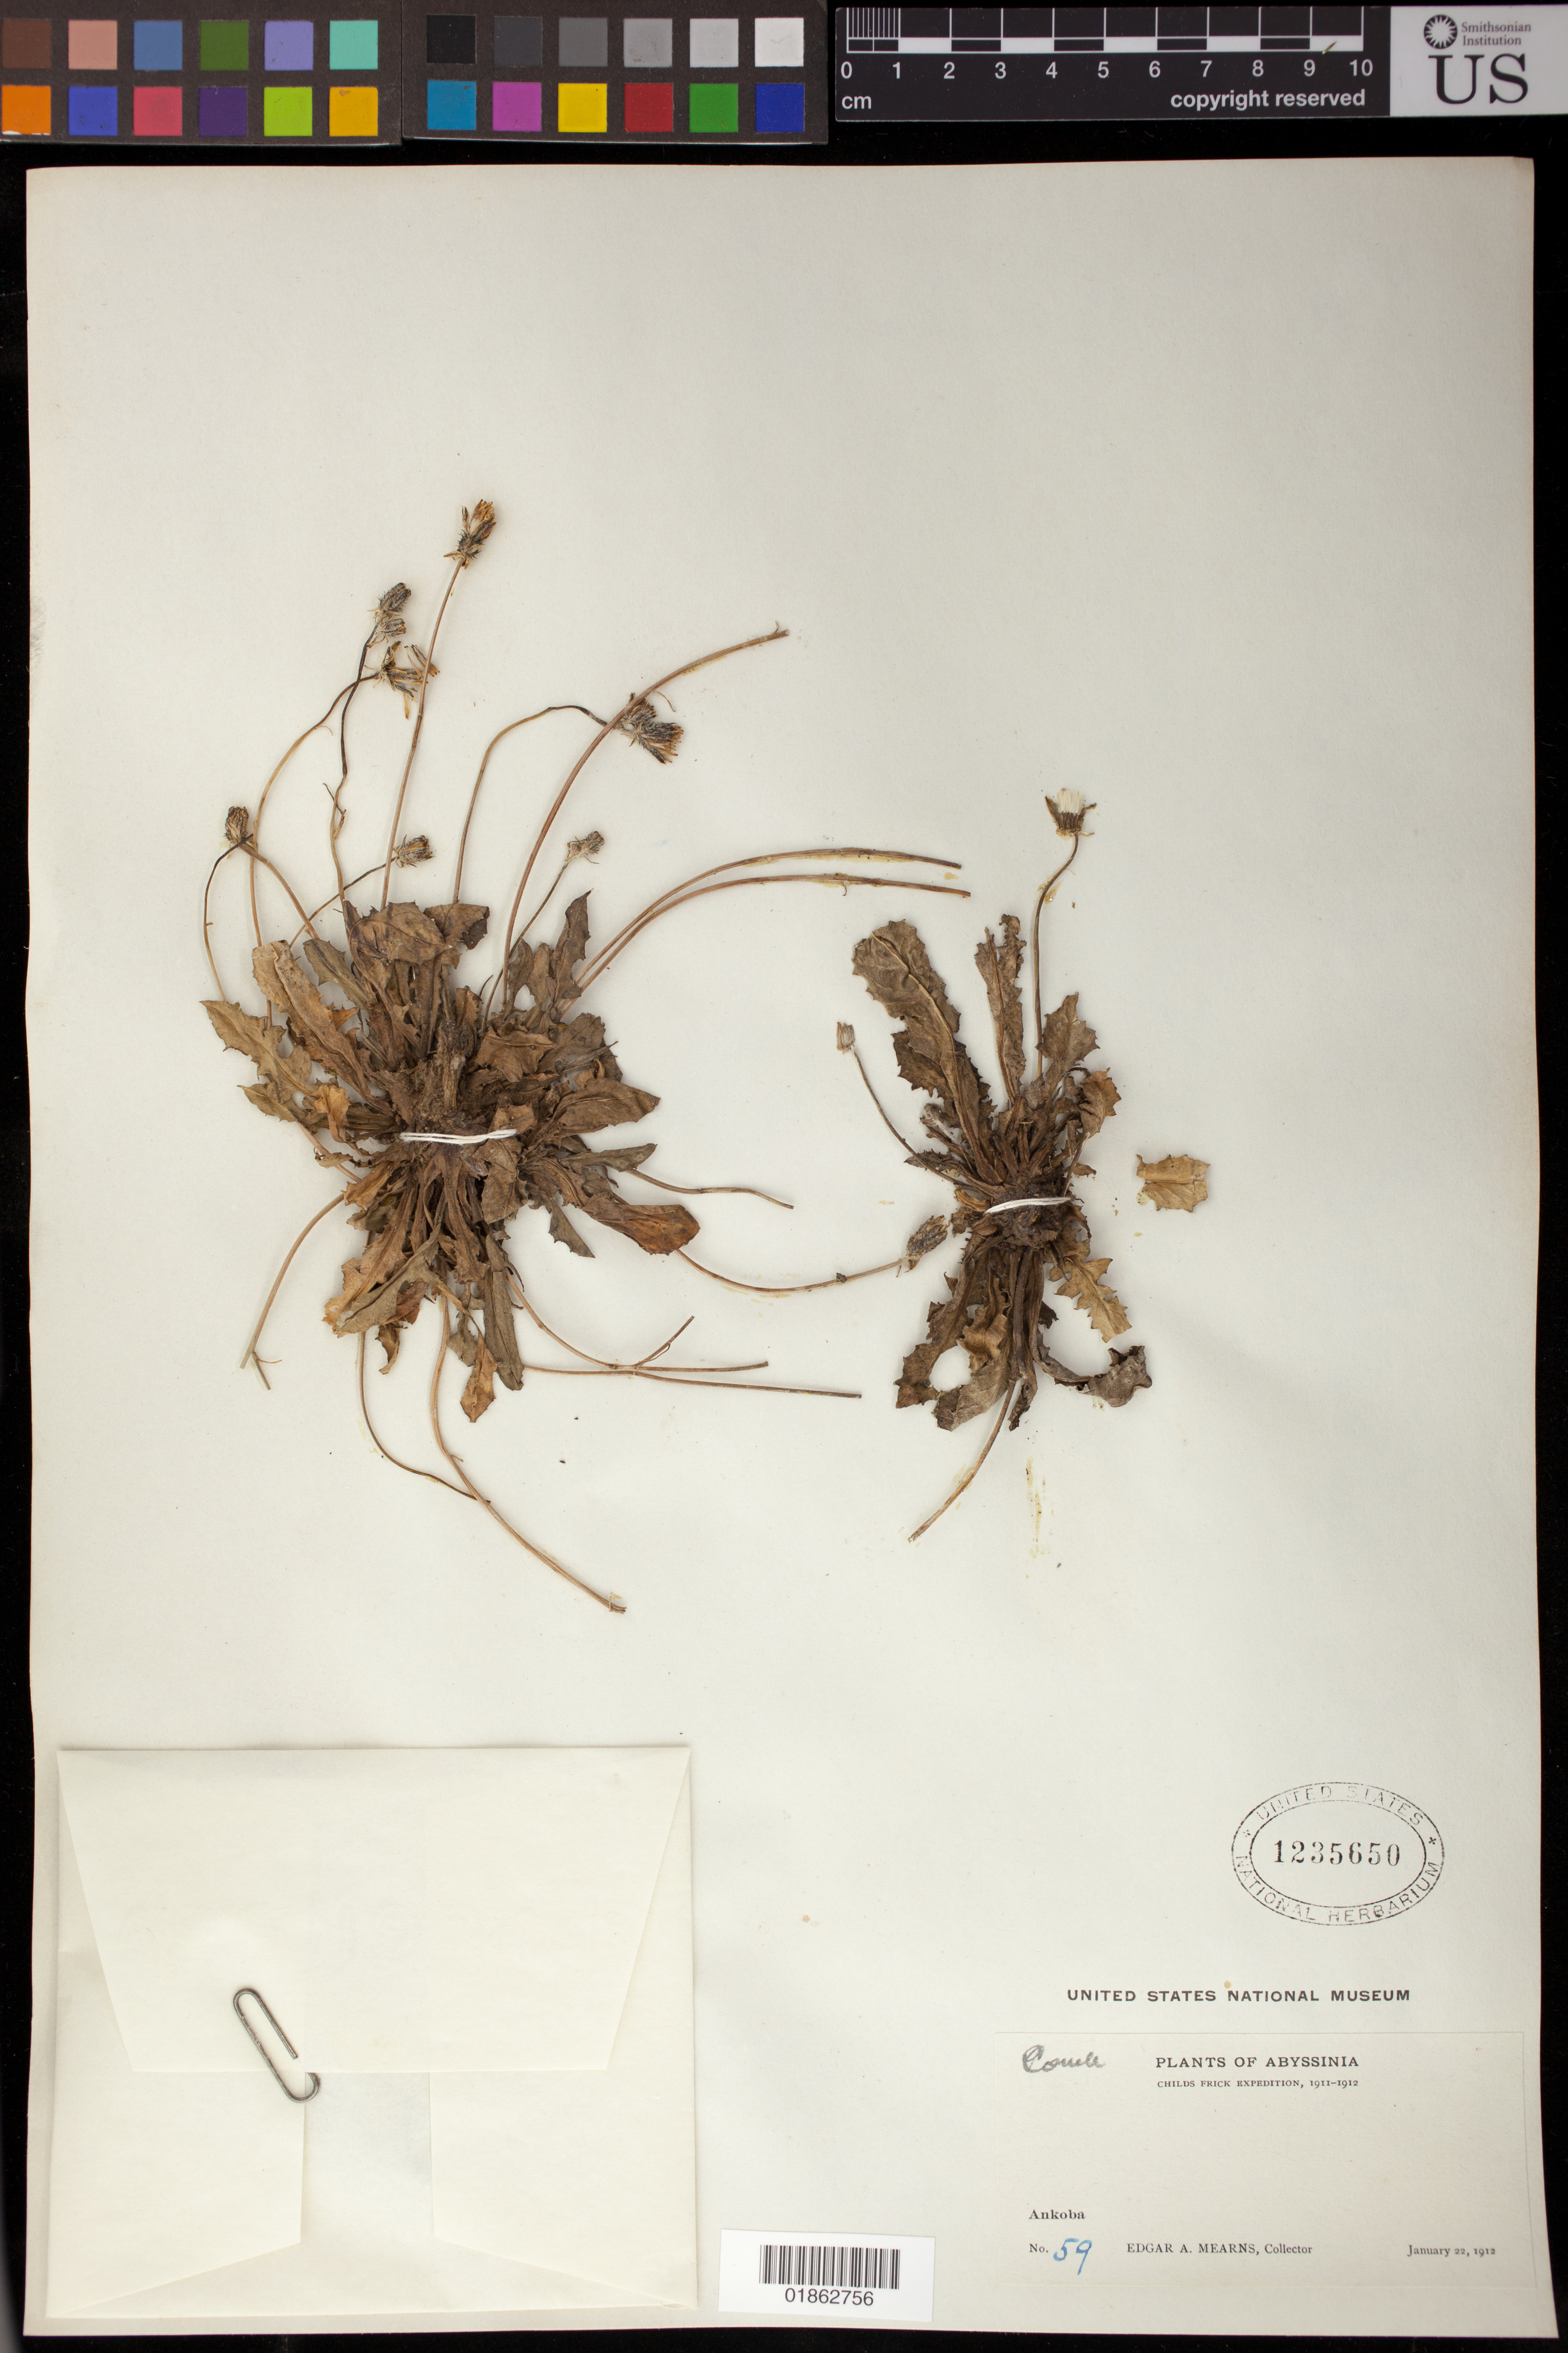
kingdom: Plantae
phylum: Tracheophyta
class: Magnoliopsida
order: Asterales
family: Asteraceae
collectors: E. A. Mearns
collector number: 59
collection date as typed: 22 Jan 1912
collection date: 1912-01-22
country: Ethiopia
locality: Ankoba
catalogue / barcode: US 1235650